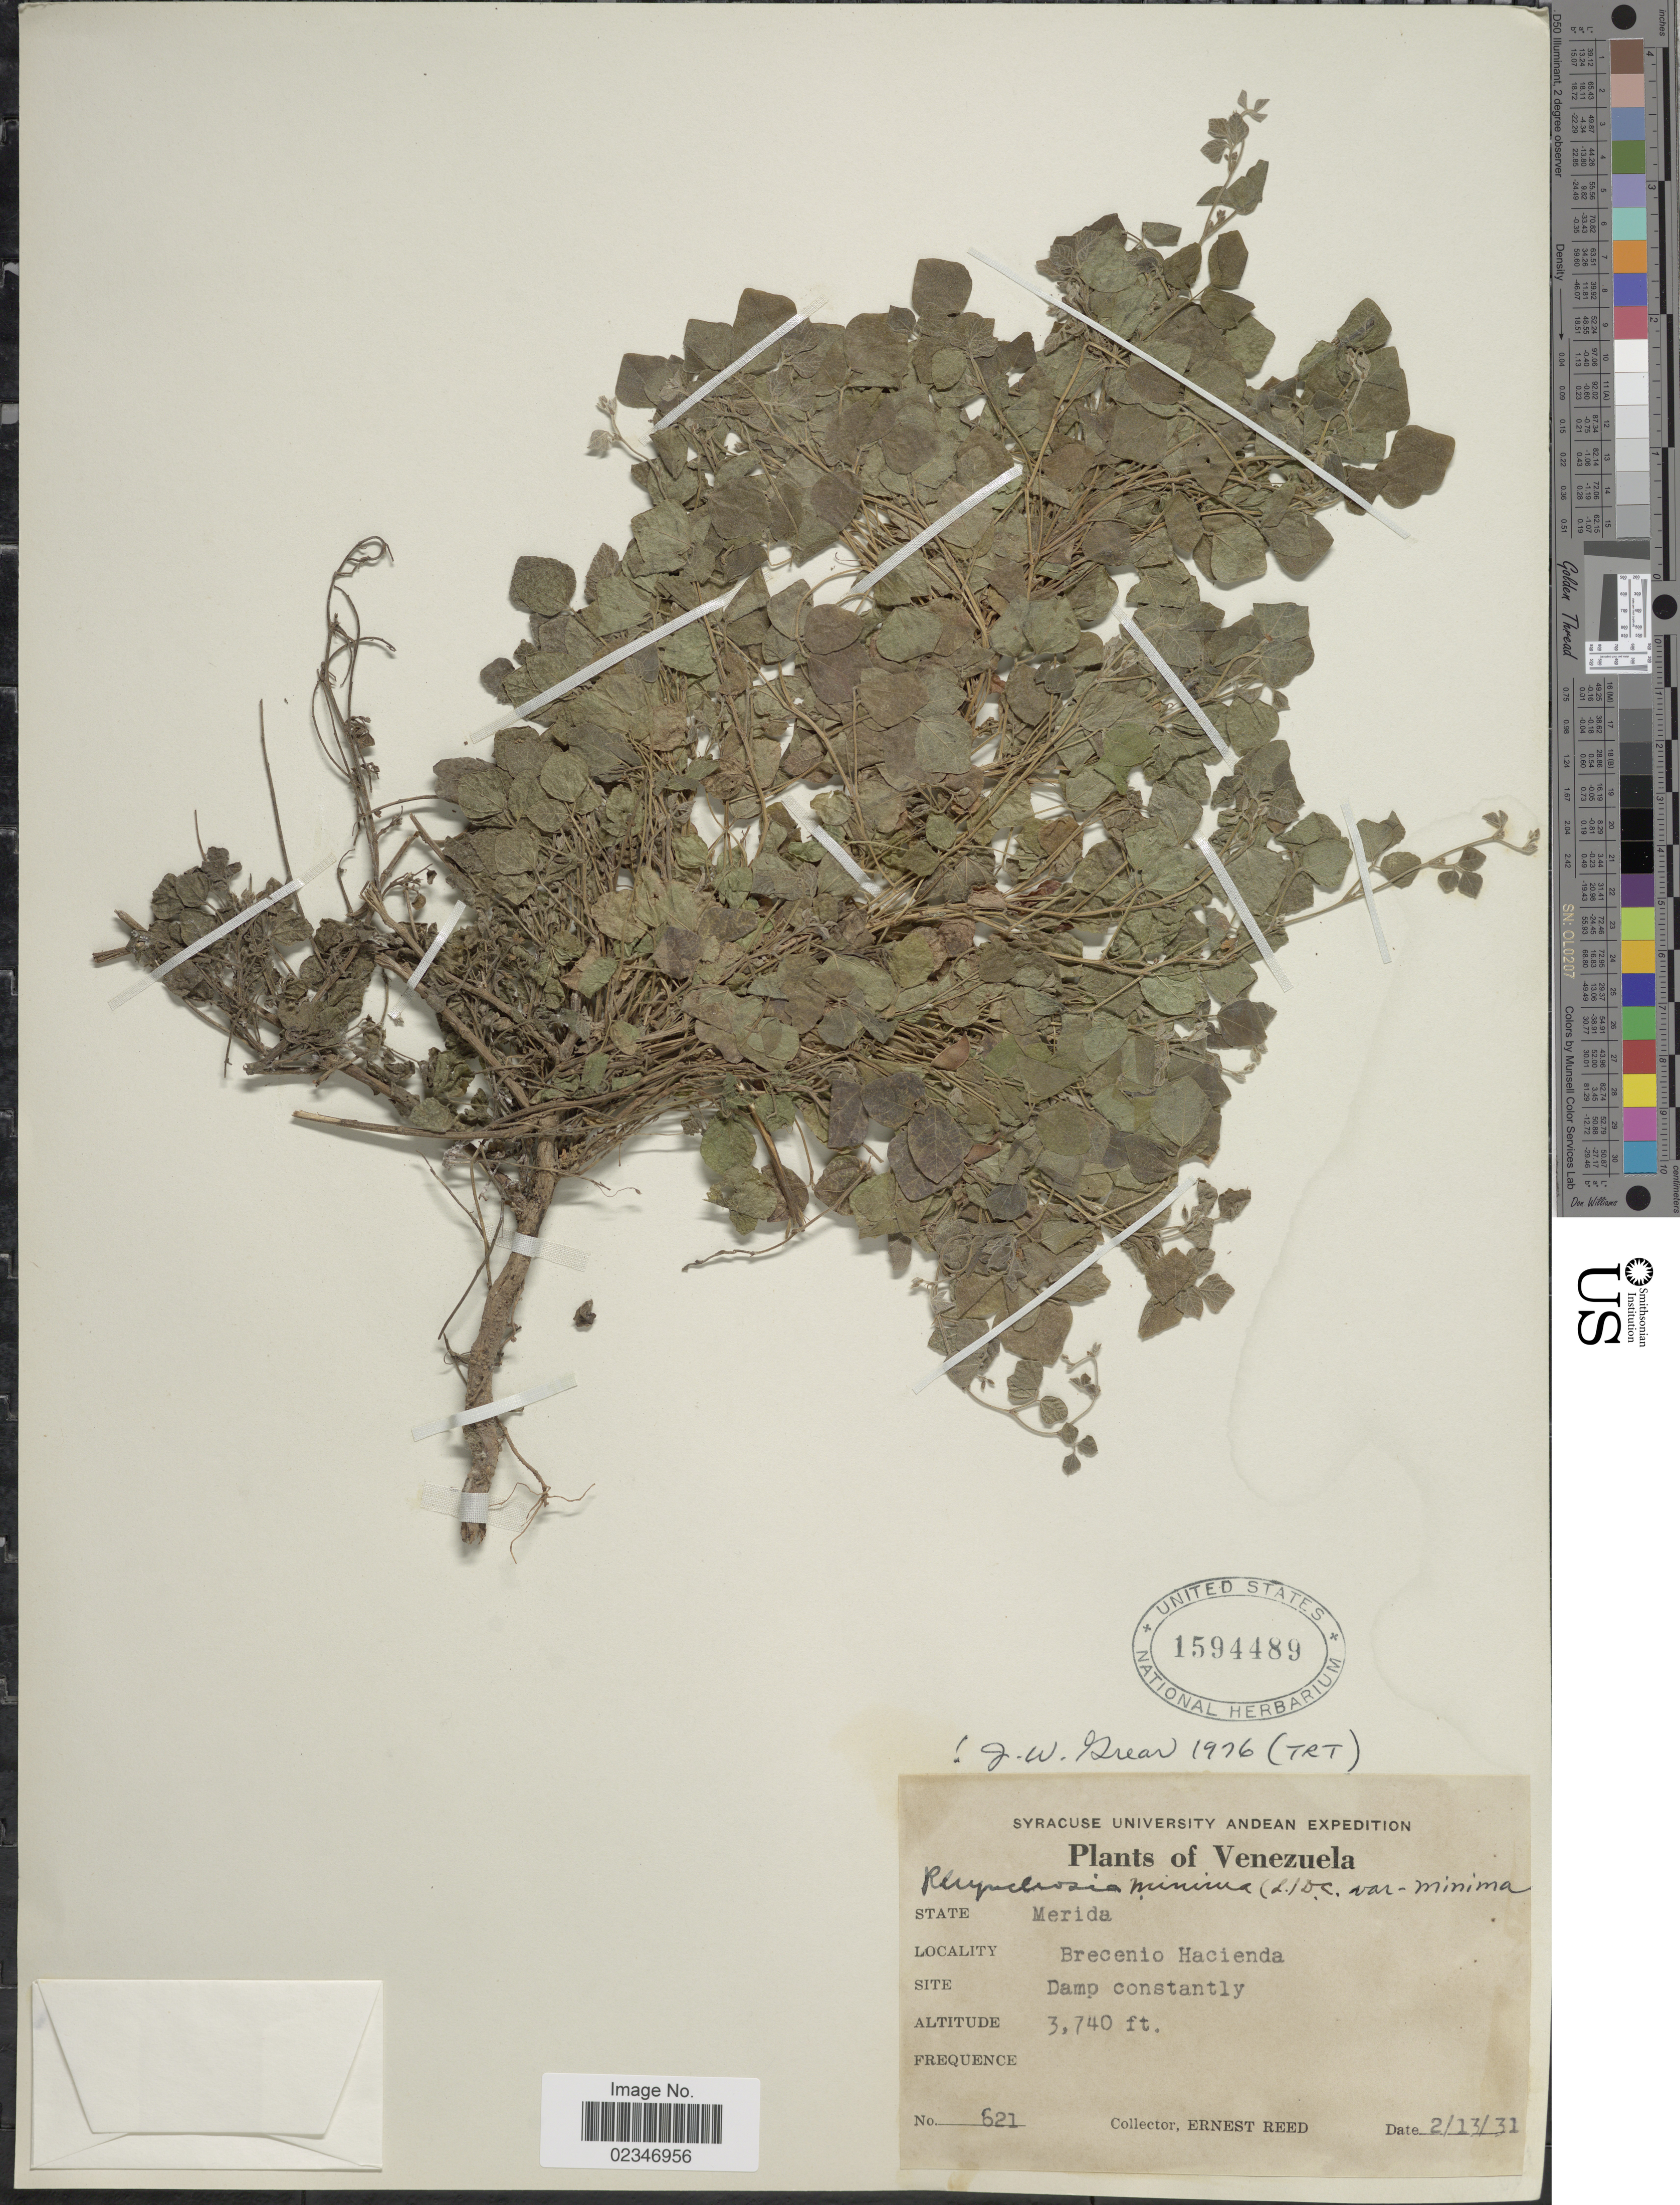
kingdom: Plantae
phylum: Tracheophyta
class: Magnoliopsida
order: Fabales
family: Fabaceae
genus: Rhynchosia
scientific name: Rhynchosia minima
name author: (L.) DC.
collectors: E. Reed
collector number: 621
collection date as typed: Transcribed d/m/y: 13/2/31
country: Venezuela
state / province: Mérida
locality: Brecenio Hacienda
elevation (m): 1140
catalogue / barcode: US 1594489